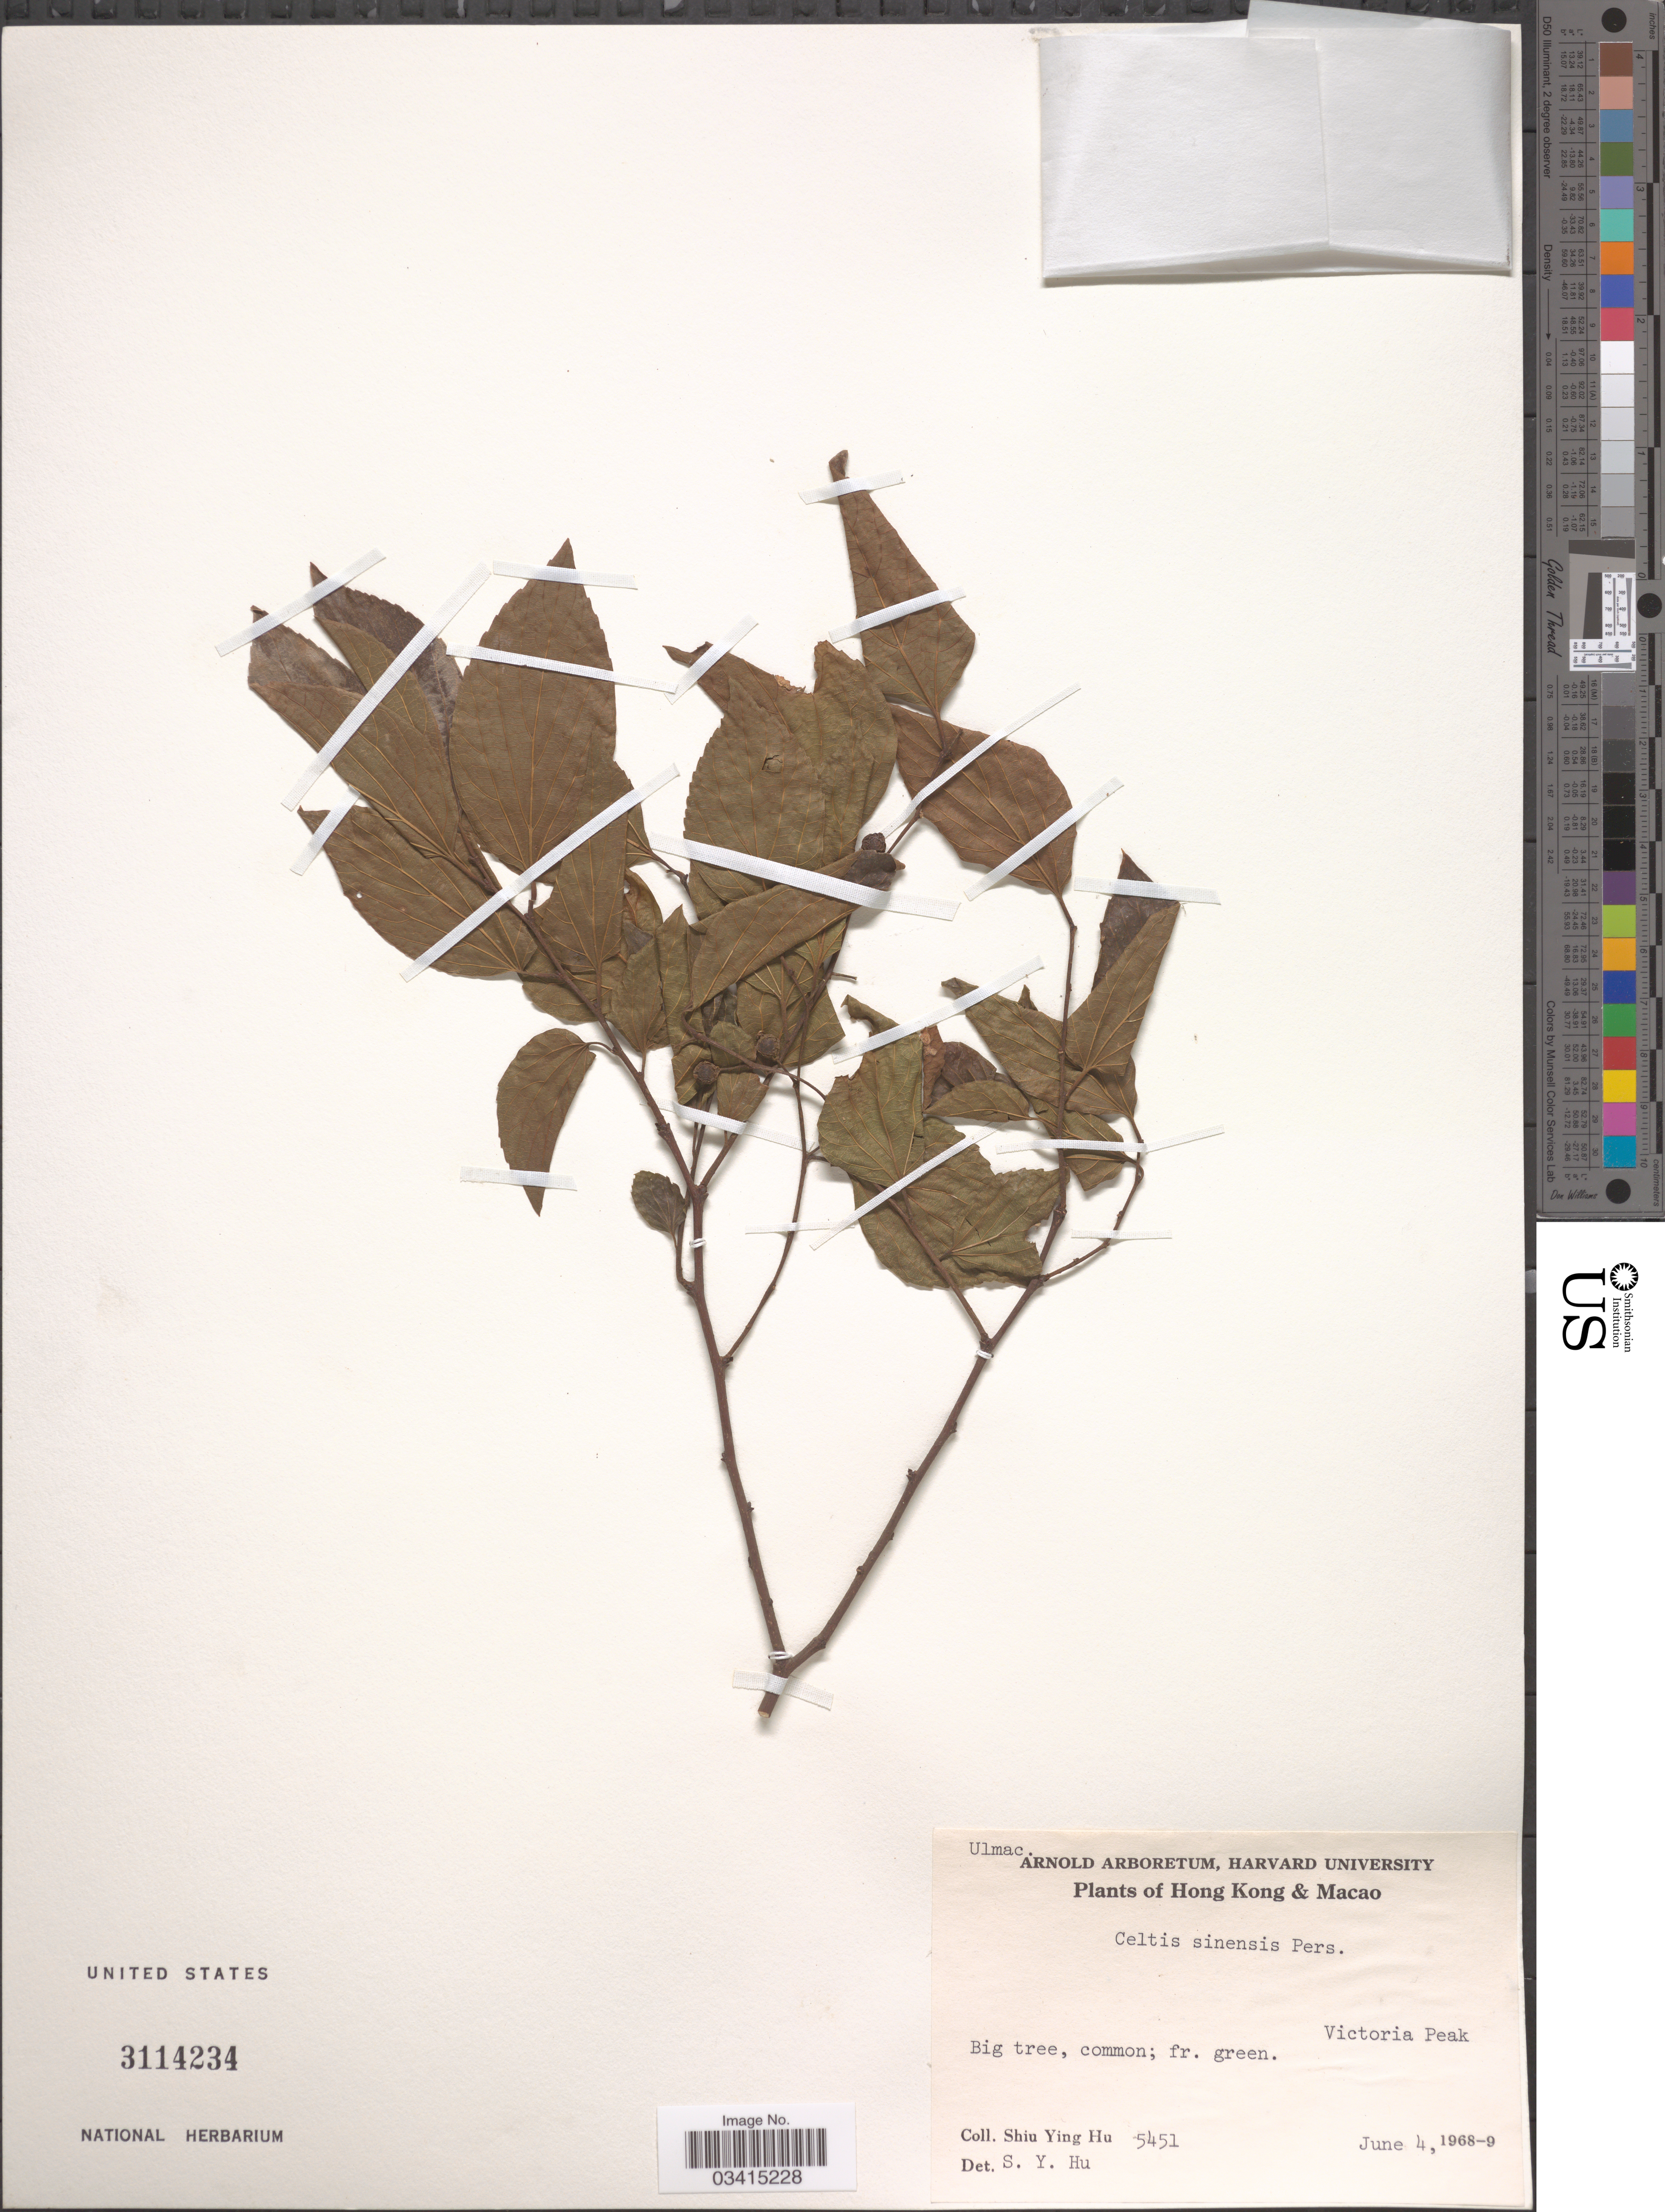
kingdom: Plantae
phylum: Tracheophyta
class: Magnoliopsida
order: Rosales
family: Cannabaceae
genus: Celtis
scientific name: Celtis sinensis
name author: Pers.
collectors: S. Y. Hu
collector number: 5451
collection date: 1968-06-04/1969-06-04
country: China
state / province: Hong Kong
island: Hong Kong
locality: Victoria Peak.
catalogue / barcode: US 3114234